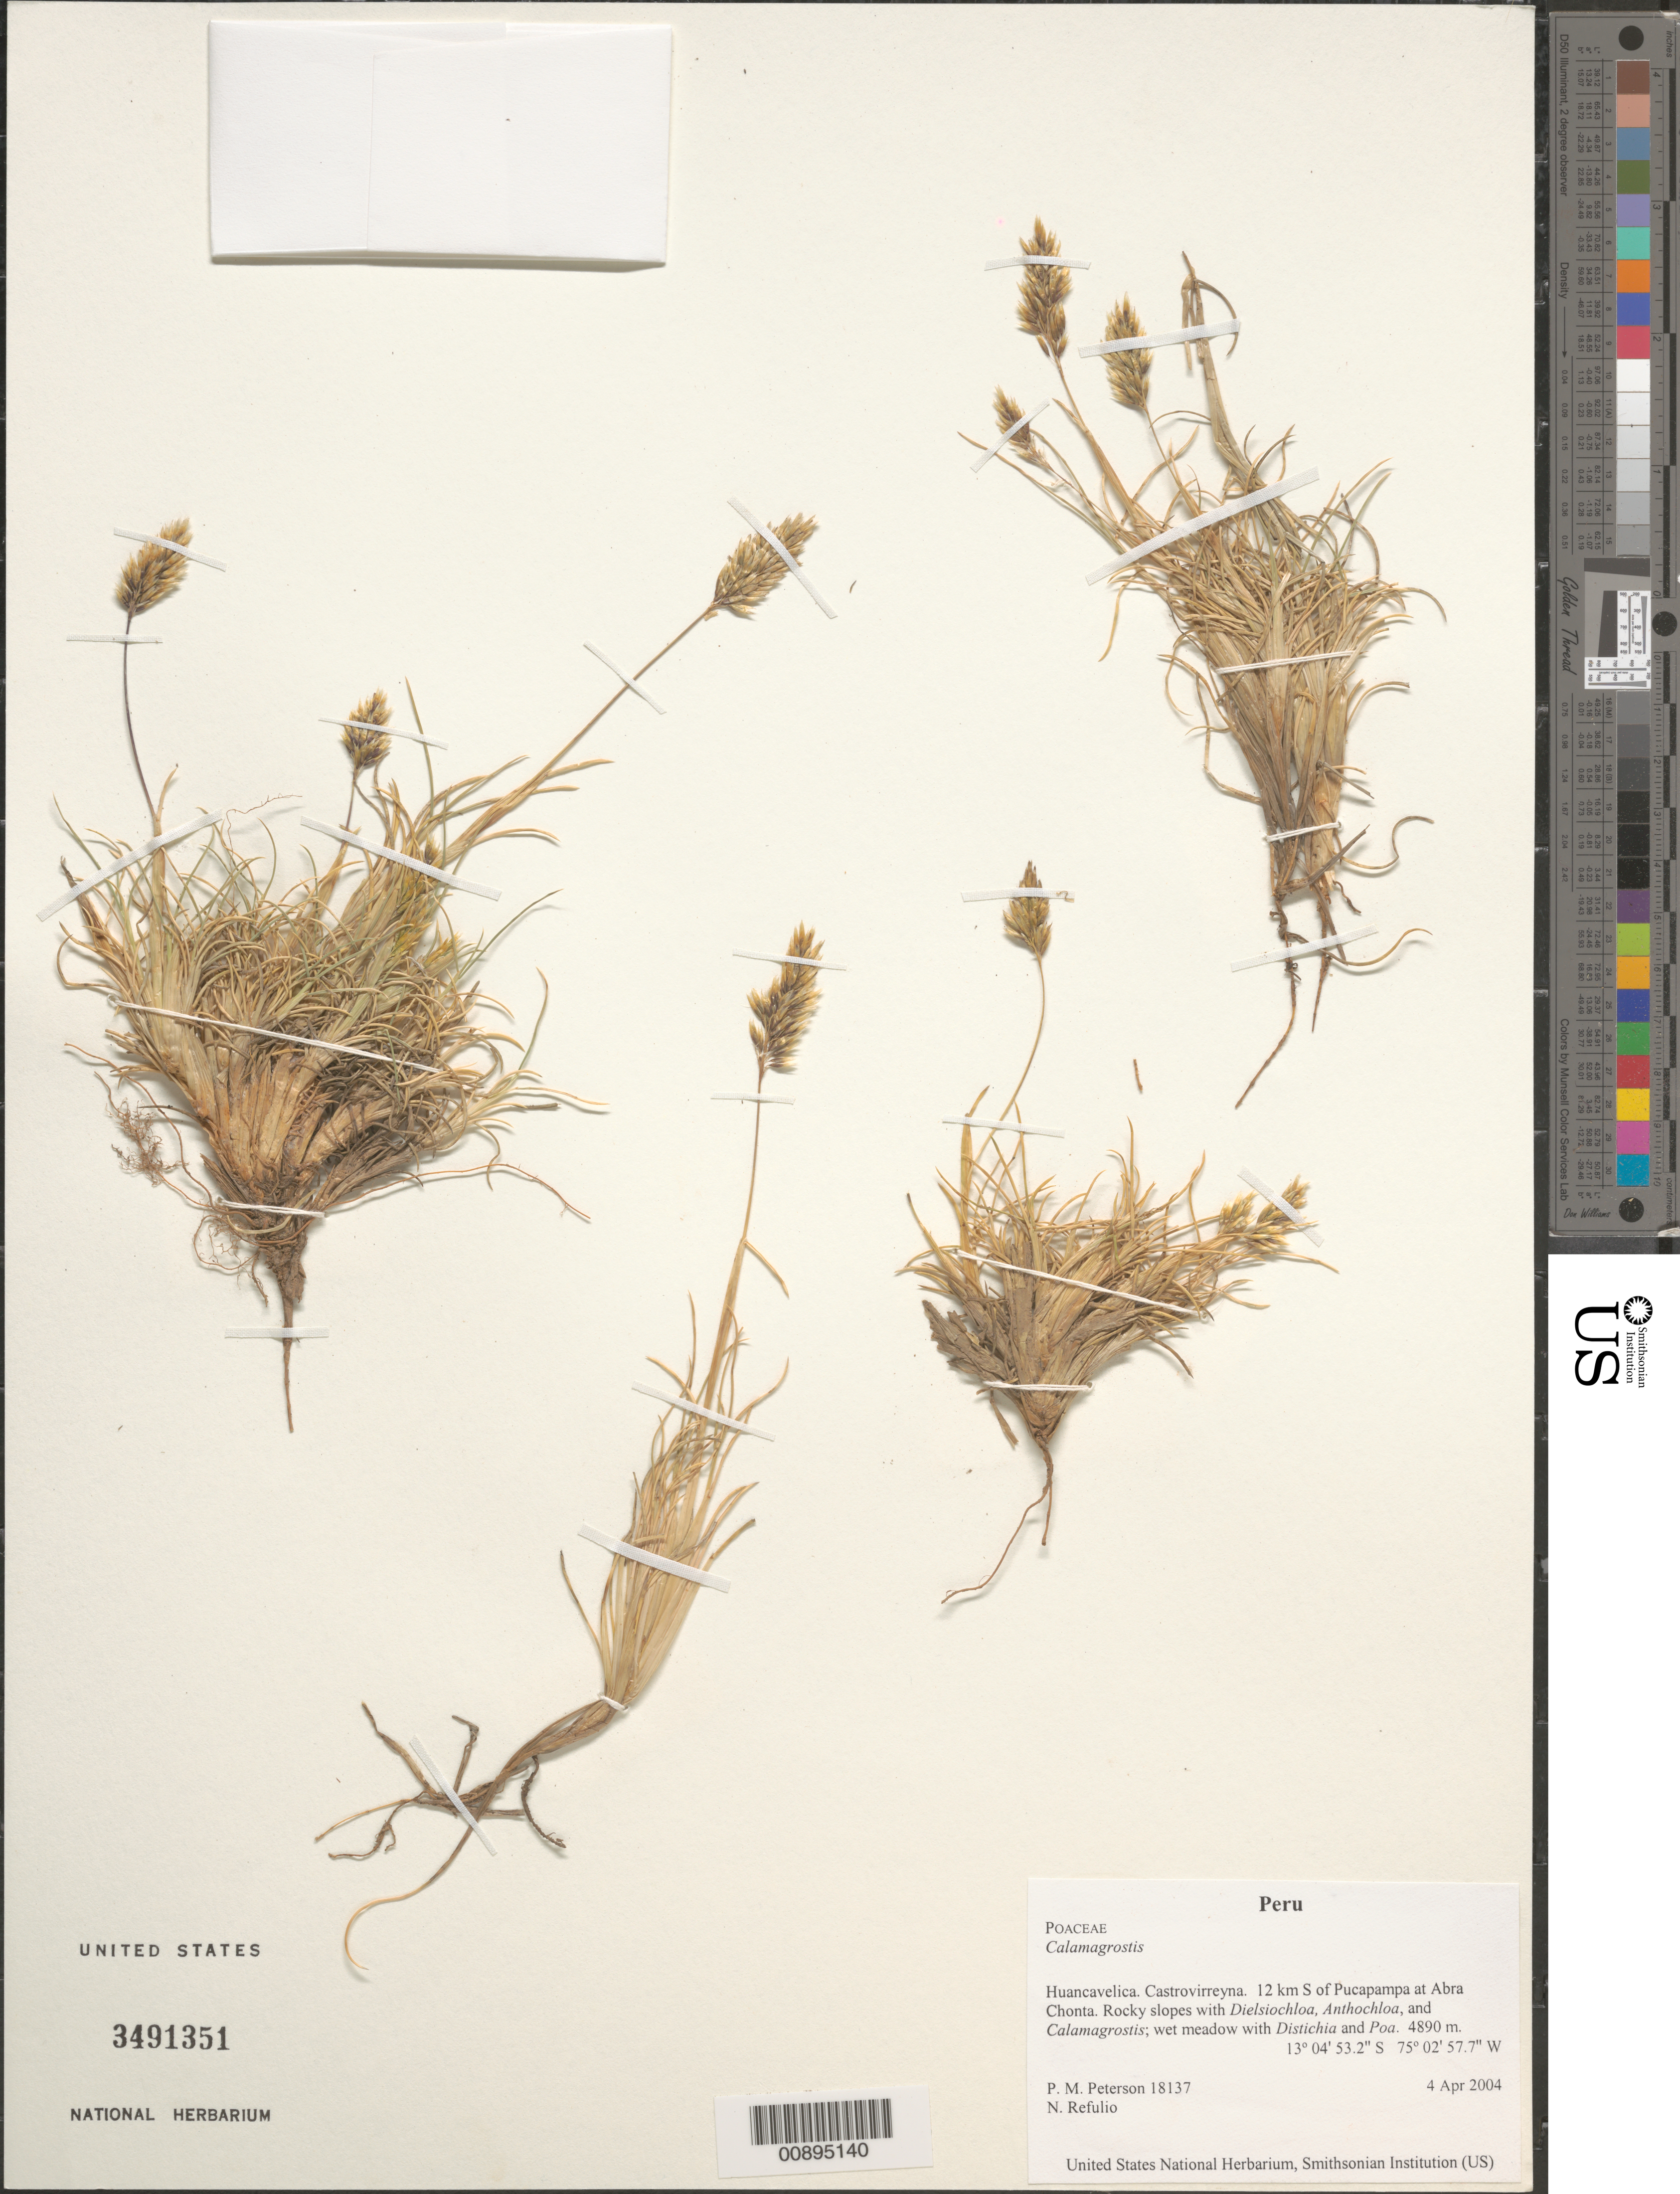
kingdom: Plantae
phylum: Tracheophyta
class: Liliopsida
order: Poales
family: Poaceae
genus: Calamagrostis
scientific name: Calamagrostis sp.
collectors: P. M. Peterson & N. Refulio-Rodríguez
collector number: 18137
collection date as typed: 04 Apr 2004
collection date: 2004-04-04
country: Peru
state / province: Huancavelica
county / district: Castrovirreyna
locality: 12 km S of Pucapampa at Abra Chonta. Rocky slopes with Dielsiochloa, Anthochloa, and Calamagrostis; wet meadow with Distichia and Poa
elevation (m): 4890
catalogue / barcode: US 3491351